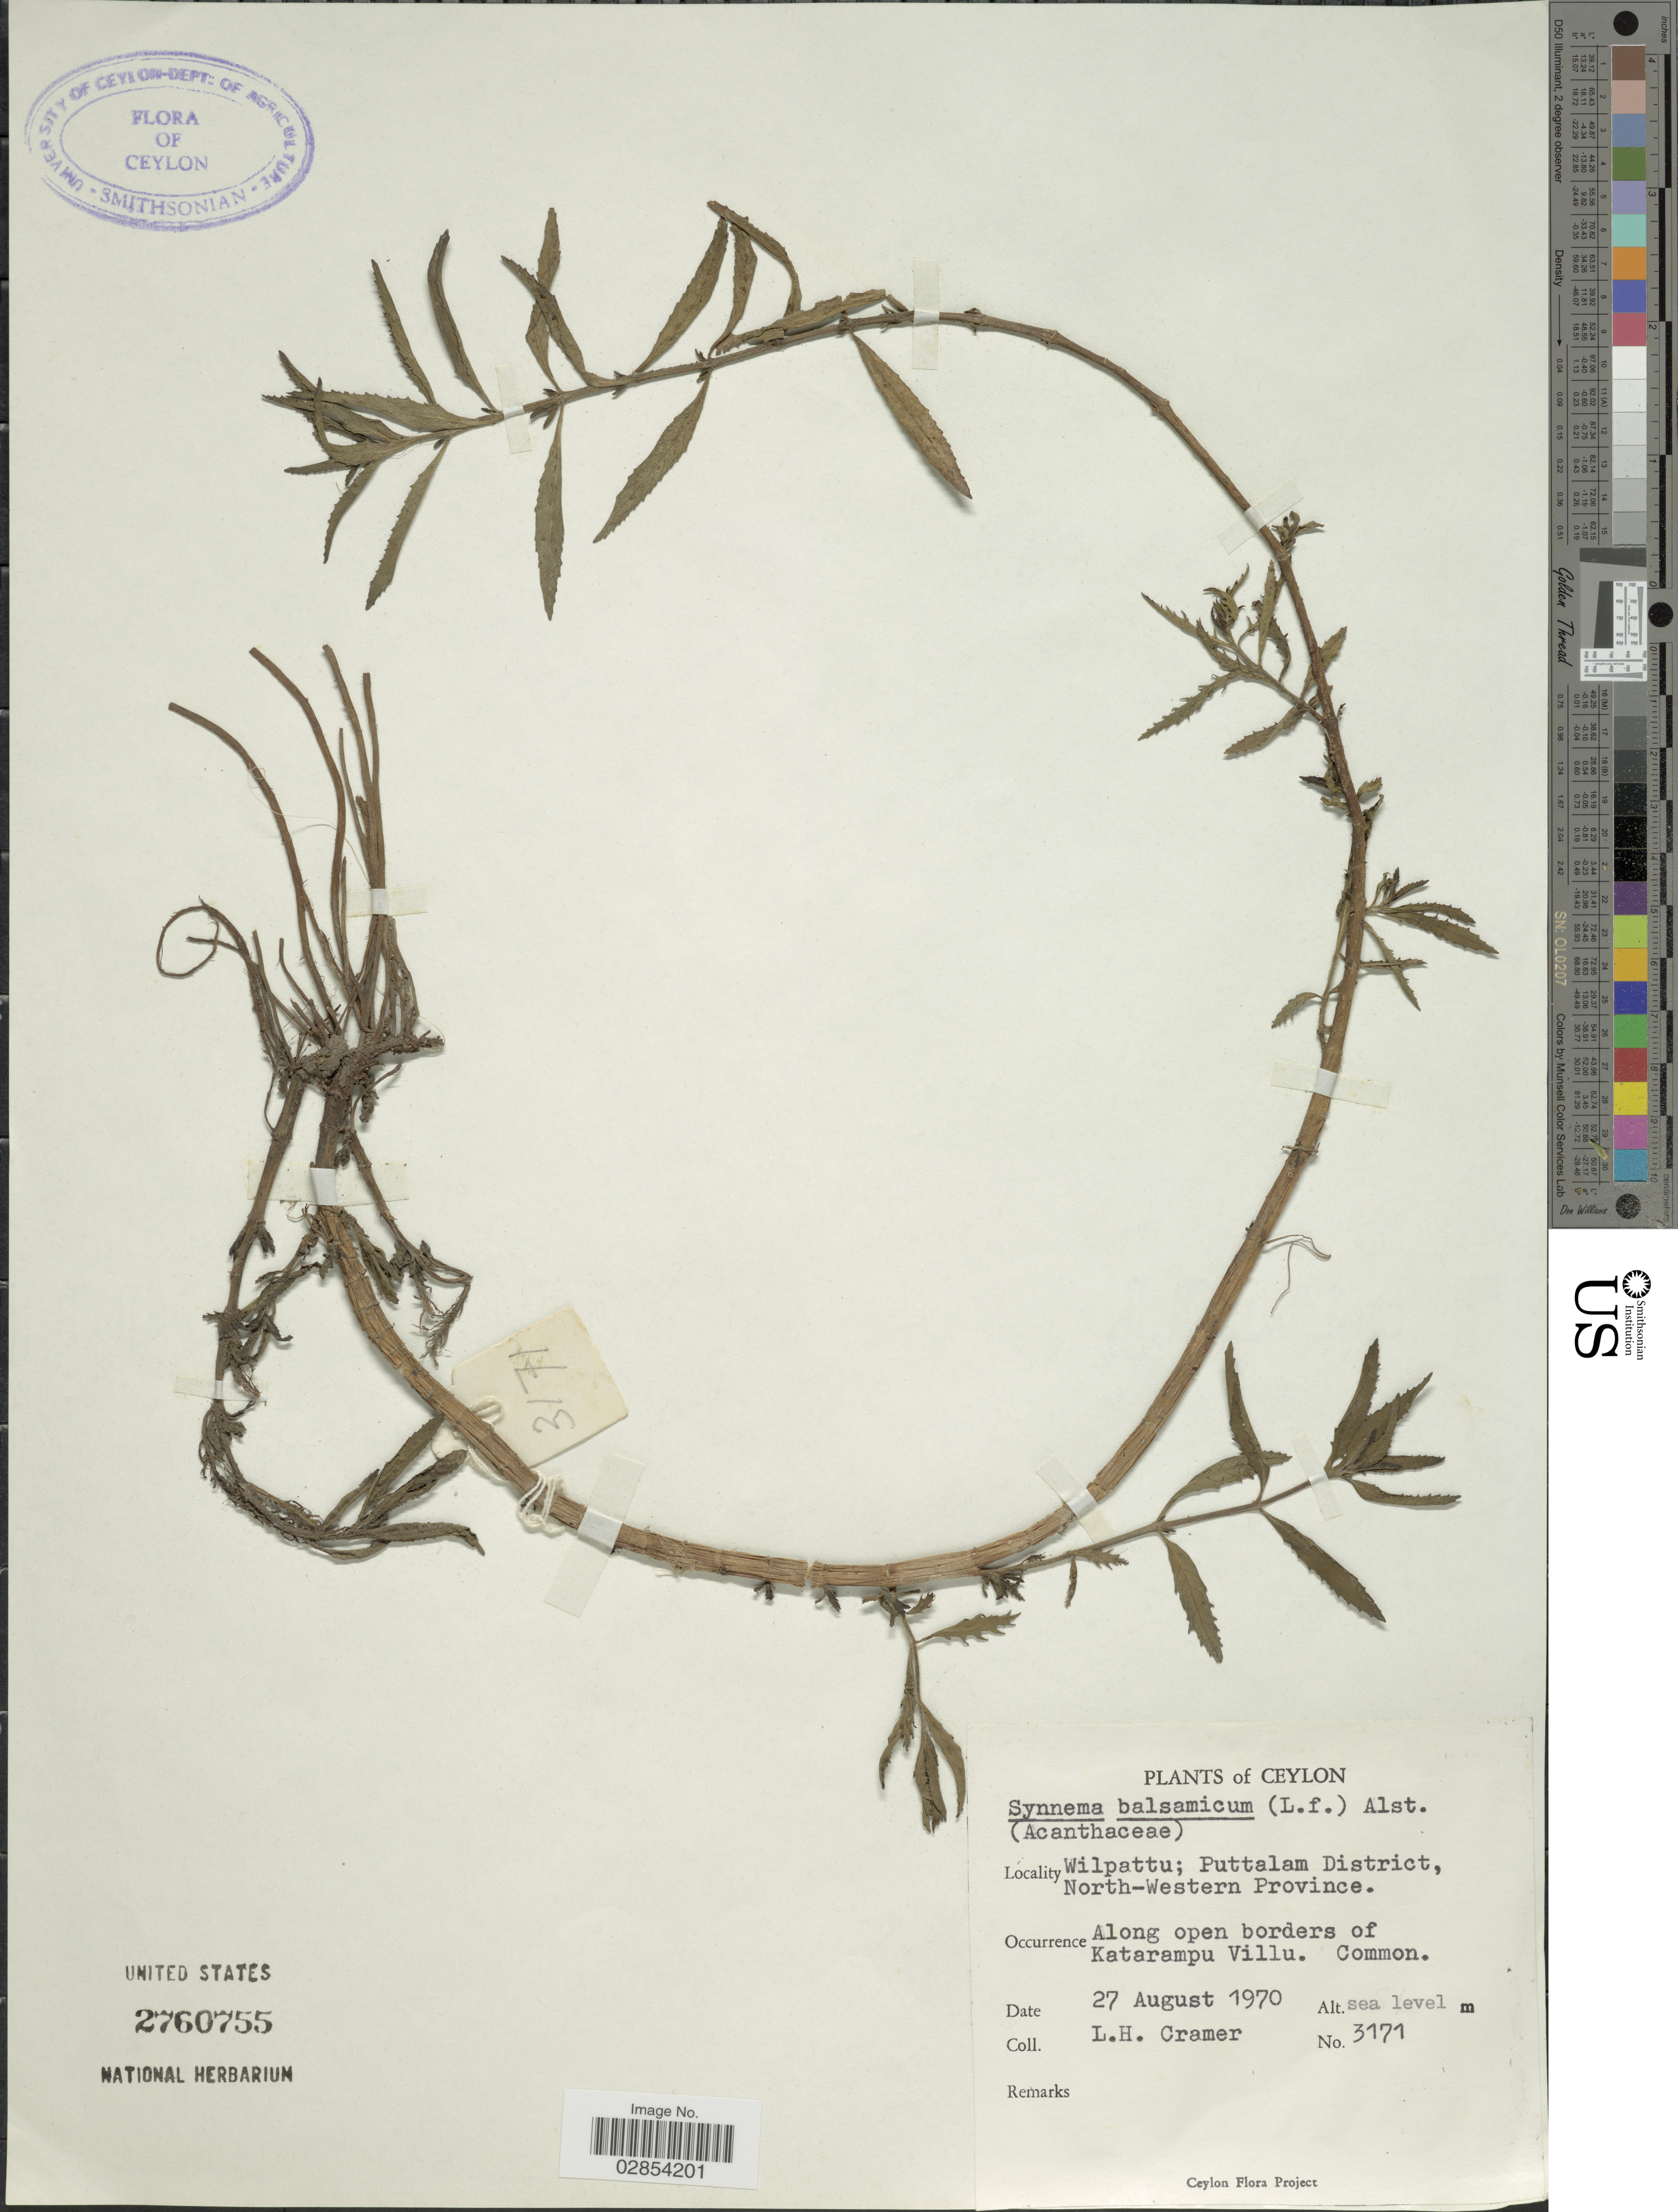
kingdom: Plantae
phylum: Tracheophyta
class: Magnoliopsida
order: Lamiales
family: Acanthaceae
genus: Hygrophila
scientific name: Hygrophila balsamica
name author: Raf.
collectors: L. H. Cramer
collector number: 3171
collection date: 1970-08-27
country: Sri Lanka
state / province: North Western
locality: Ceylon. Wilpattu; Puttalam District. Along open borders of Katarampu Villu.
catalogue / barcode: US 2760755